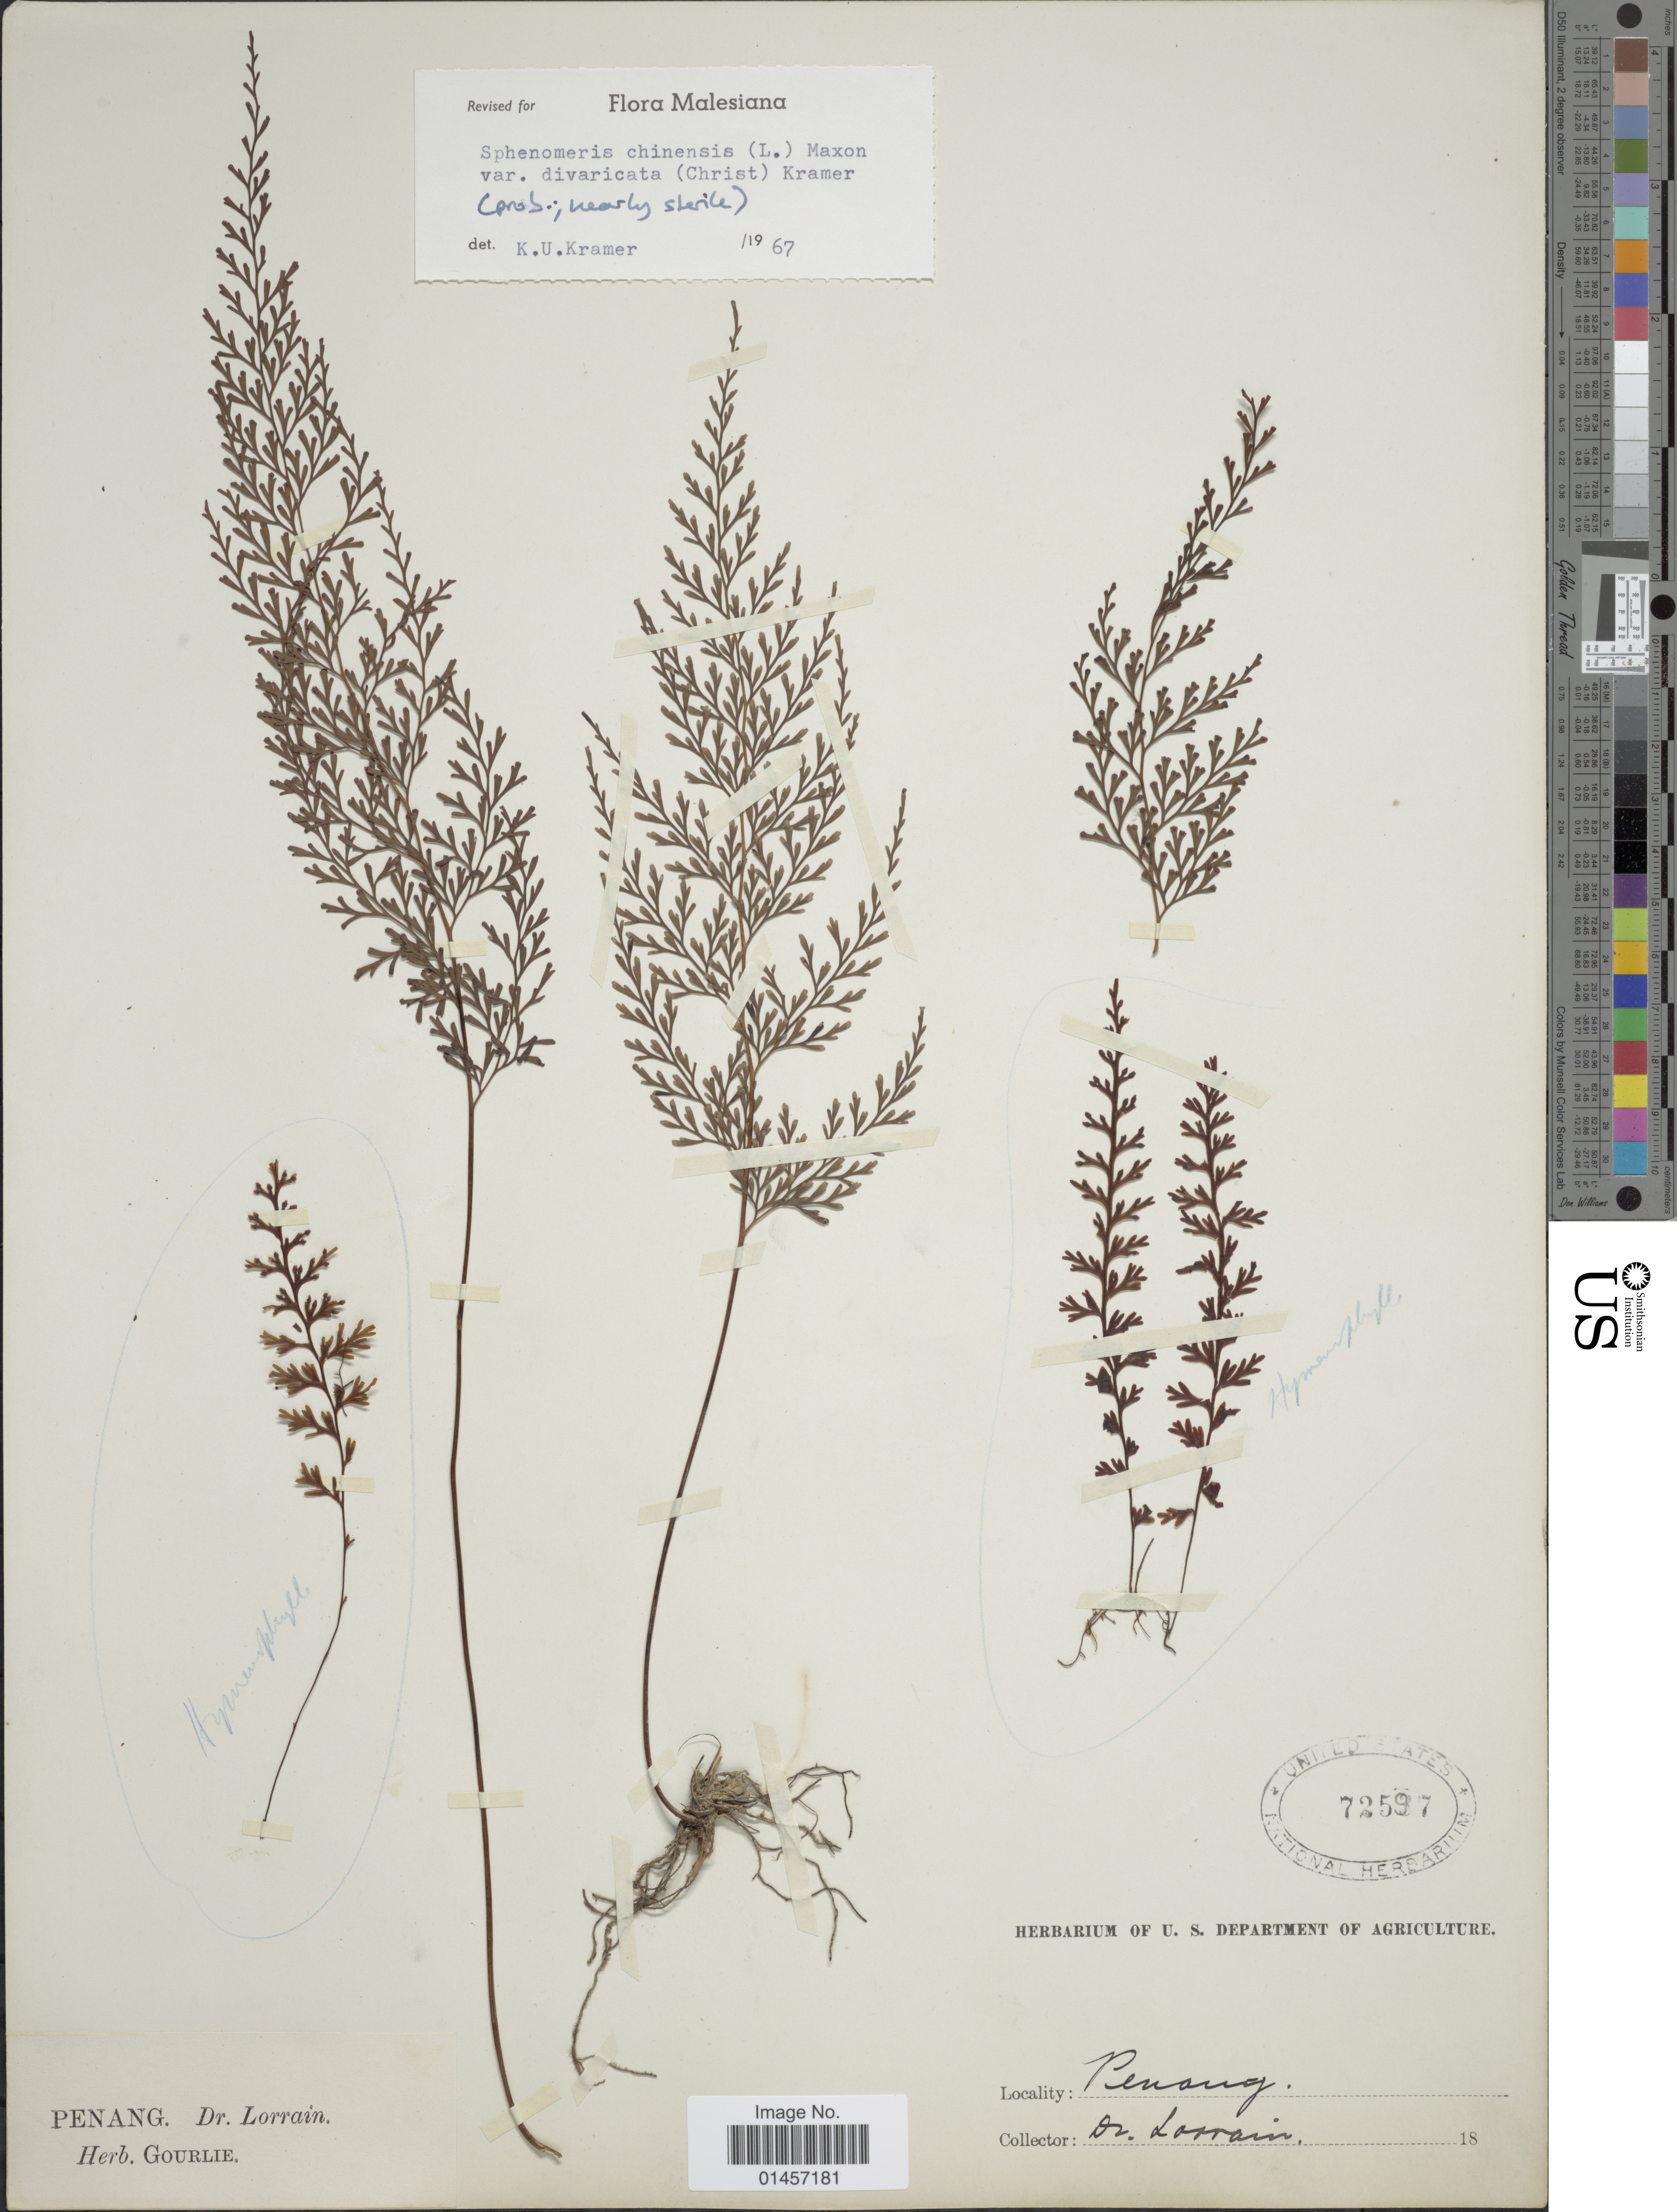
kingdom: Plantae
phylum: Tracheophyta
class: Polypodiopsida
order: Polypodiales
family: Lindsaeaceae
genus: Sphenomeris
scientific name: Sphenomeris chinensis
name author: (L.) Maxon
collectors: -- Lorrain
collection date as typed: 18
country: Malaysia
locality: Penang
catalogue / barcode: US 72597